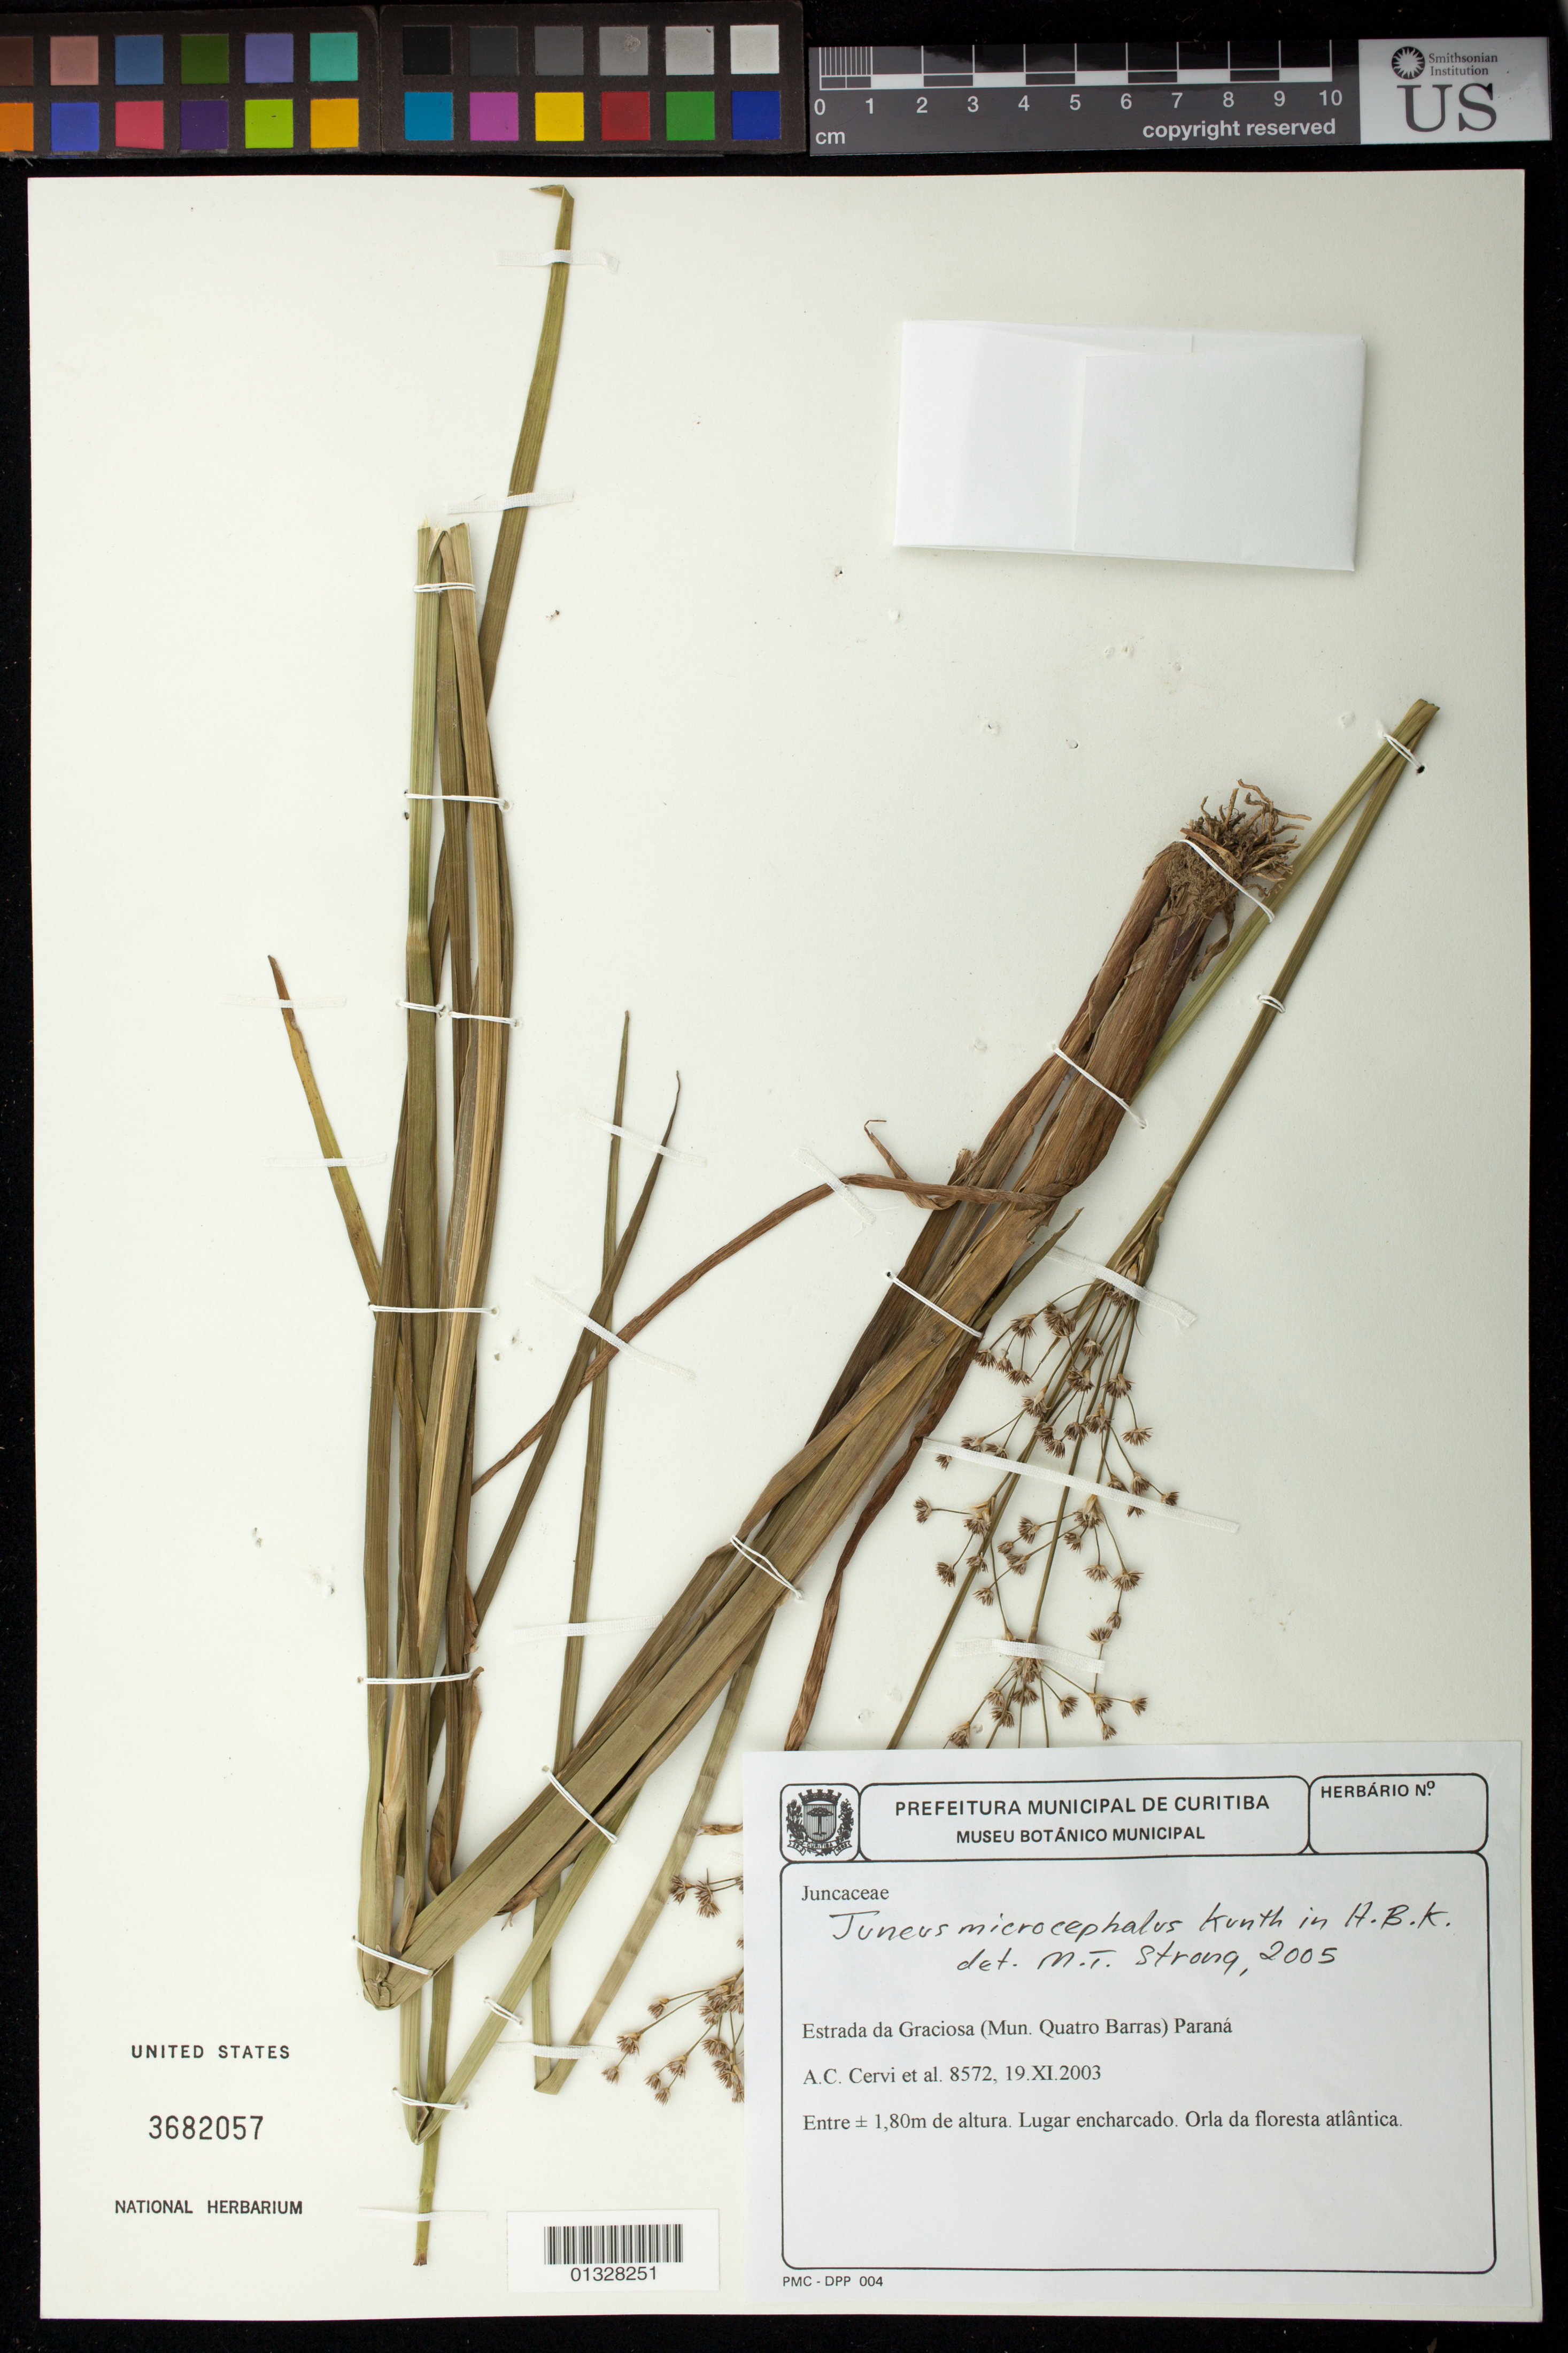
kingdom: Plantae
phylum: Tracheophyta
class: Liliopsida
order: Poales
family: Juncaceae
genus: Juncus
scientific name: Juncus microcephalus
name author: Kunth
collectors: A. C. Cervi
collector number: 8572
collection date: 2003-11-19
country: Brazil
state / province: Paraná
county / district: Quatro Barras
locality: Estrada da Graciosa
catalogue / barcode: US 3682057